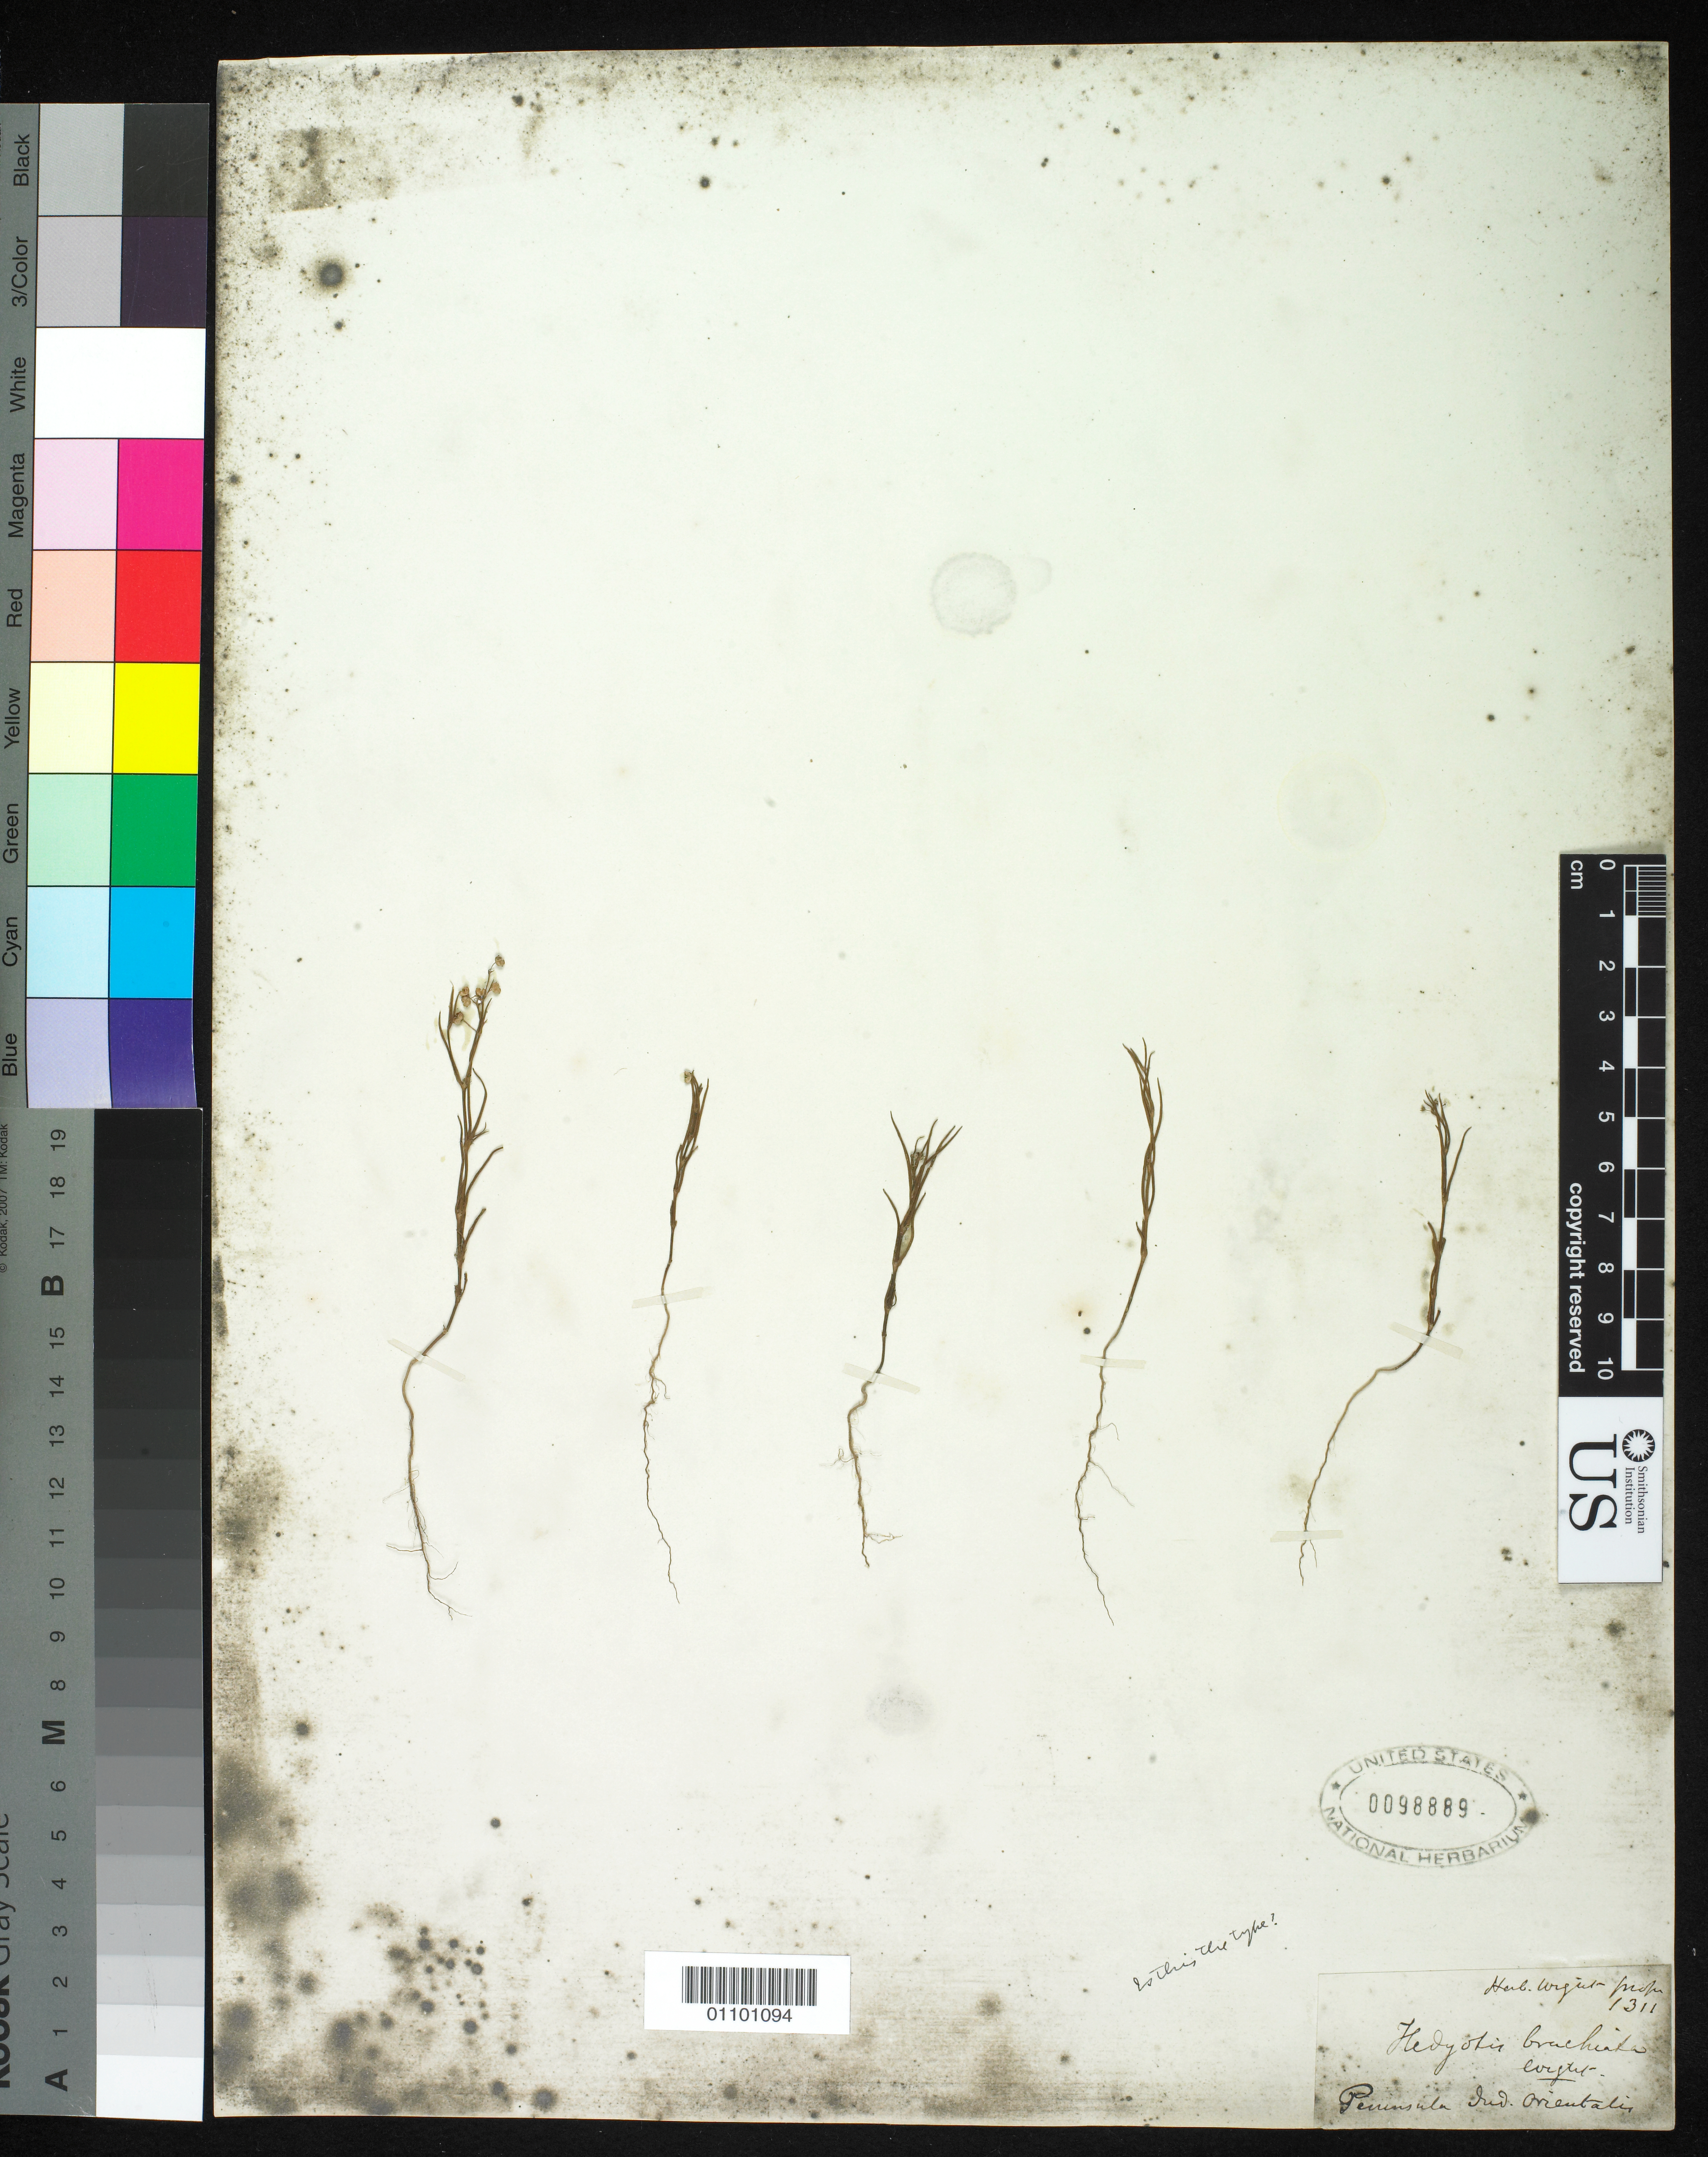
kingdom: Plantae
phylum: Tracheophyta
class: Magnoliopsida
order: Gentianales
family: Rubiaceae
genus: Hedyotis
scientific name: Hedyotis brachiata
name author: Wight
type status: Type Collection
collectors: R. Wight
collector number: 1311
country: India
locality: Peninsula Ind. orientalis.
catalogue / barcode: US 98889